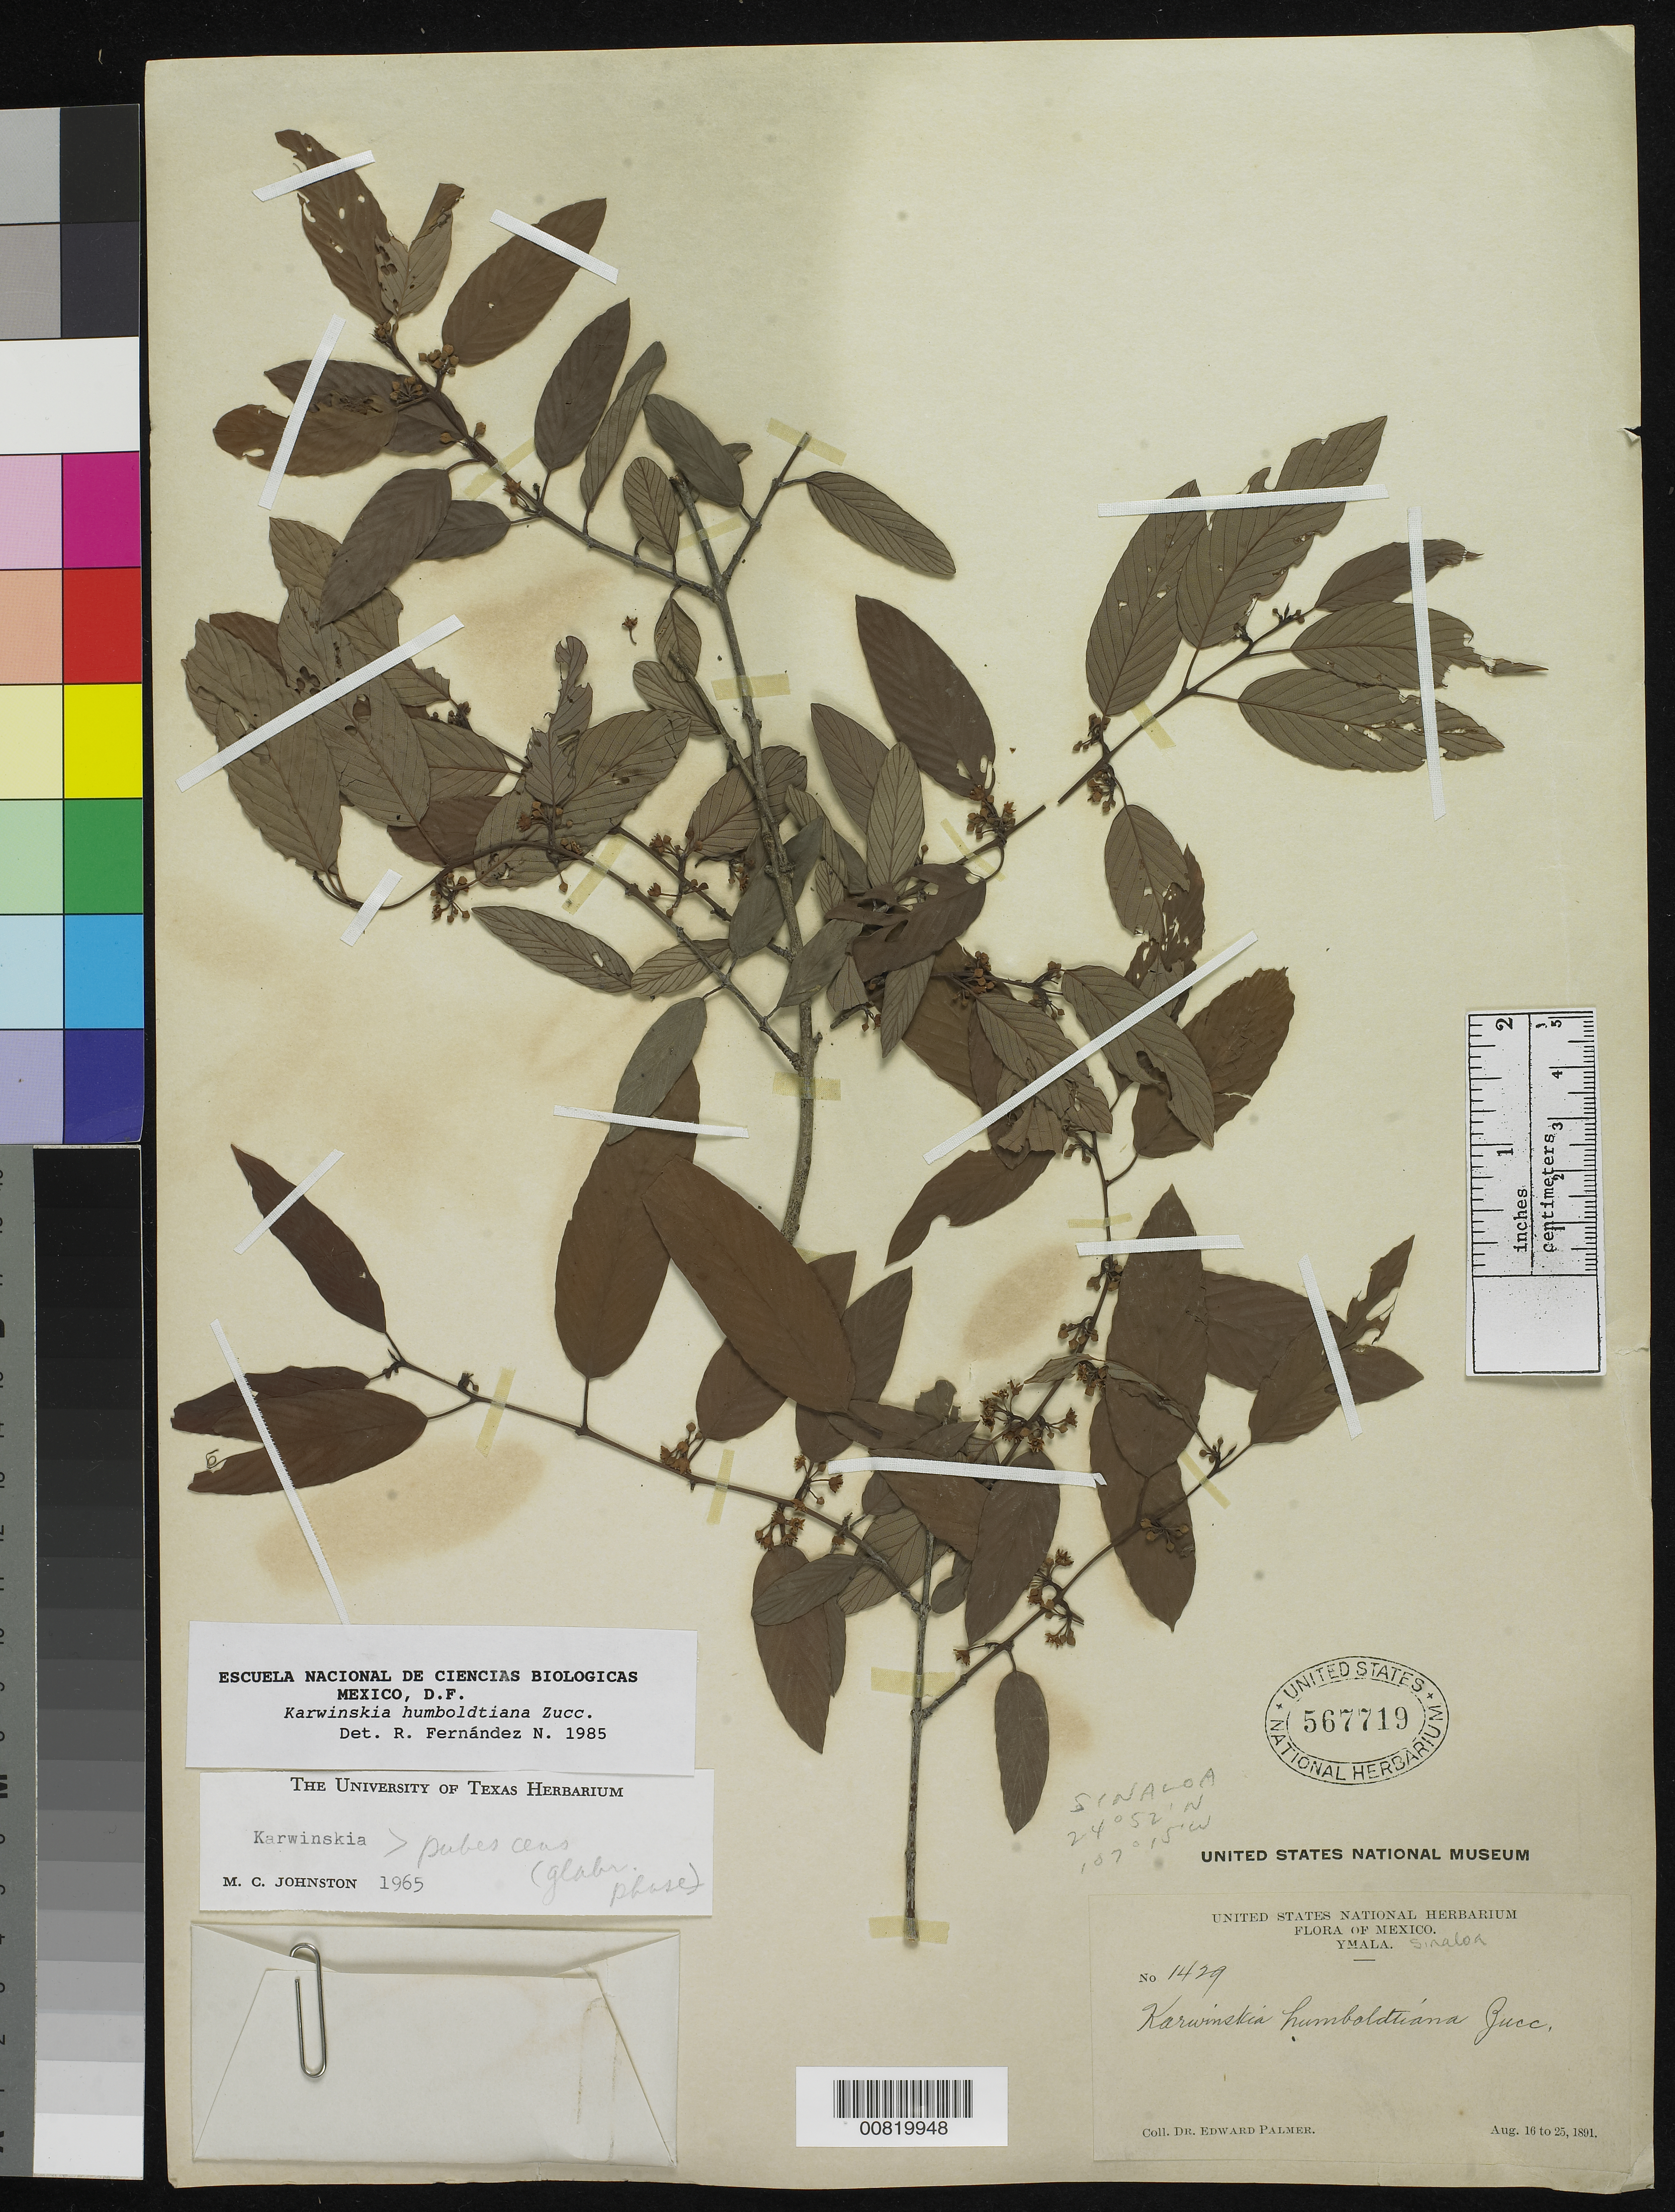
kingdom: Plantae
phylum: Tracheophyta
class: Magnoliopsida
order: Rosales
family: Rhamnaceae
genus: Karwinskia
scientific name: Karwinskia humboldtiana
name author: (Schult.) Zucc.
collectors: E. Palmer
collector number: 1429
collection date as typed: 16 Aug 1891 to 25 Aug 1891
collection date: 1891-08-16/1891-08-25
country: Mexico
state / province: Sinaloa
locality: Ymala, Sinaloa.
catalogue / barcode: US 567719